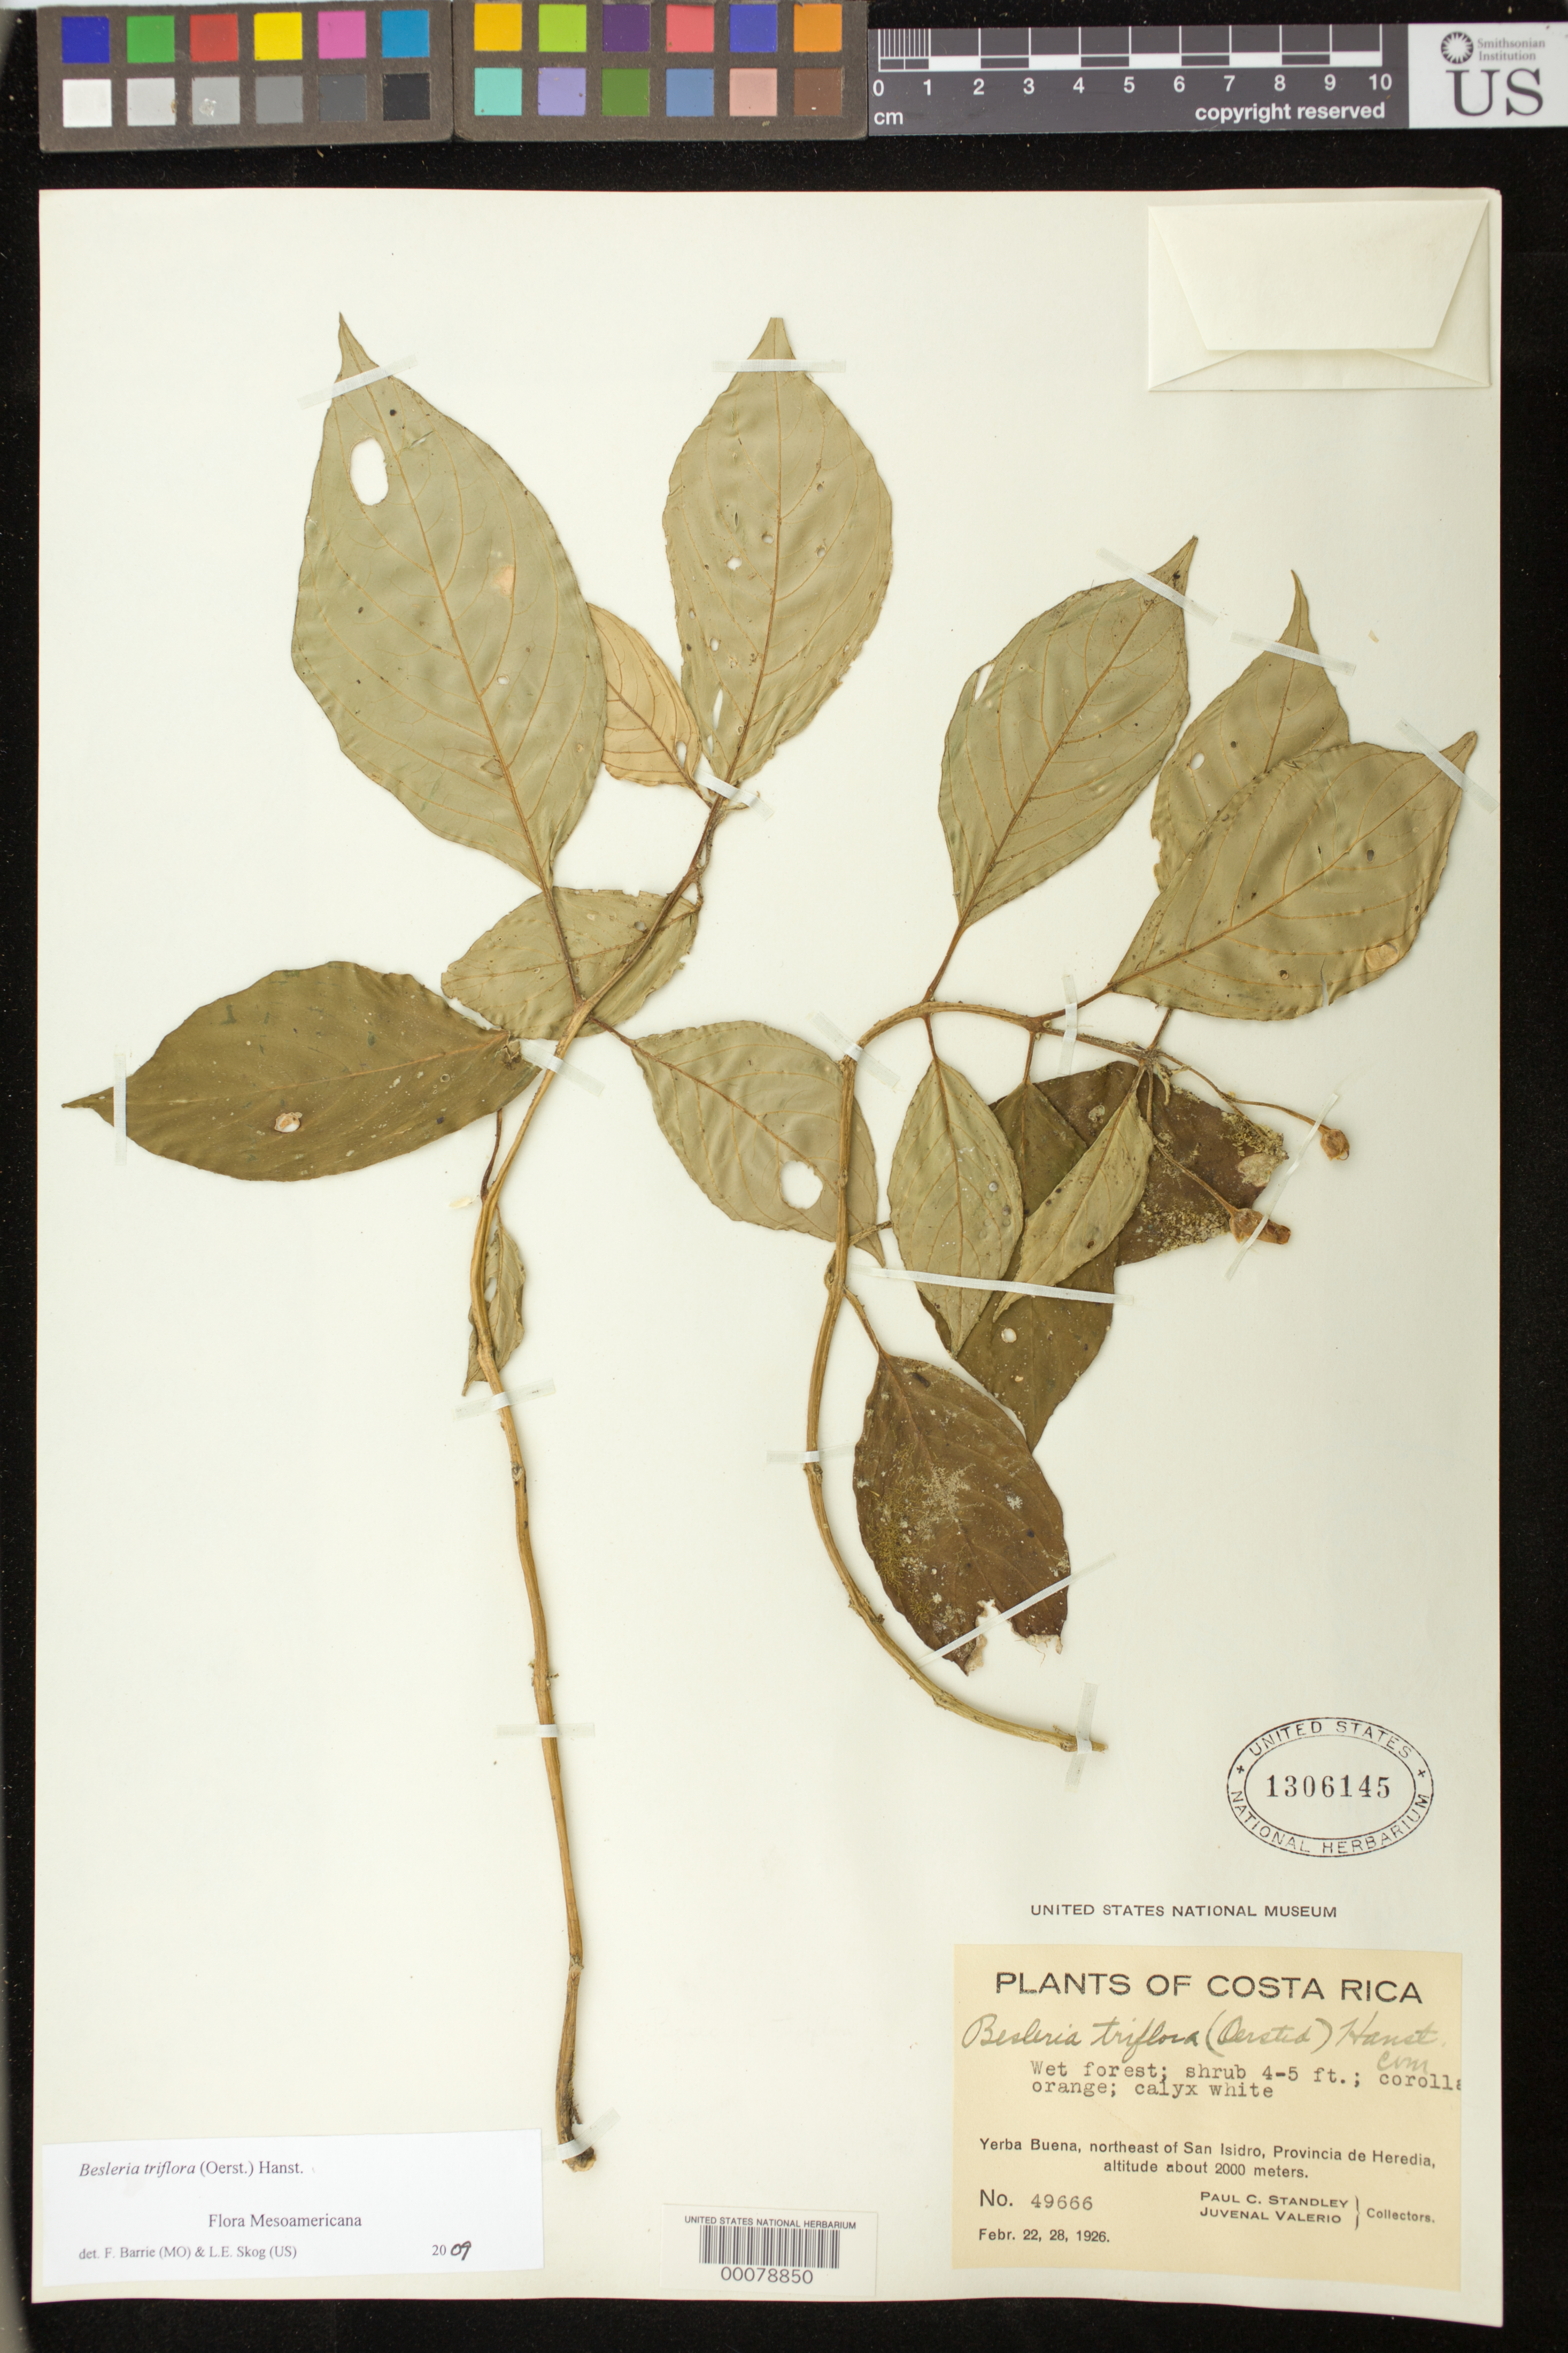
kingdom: Plantae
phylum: Tracheophyta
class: Magnoliopsida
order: Lamiales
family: Gesneriaceae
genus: Besleria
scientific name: Besleria triflora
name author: (Oerst.) Hanst.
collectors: P. C. Standley & J. Valerio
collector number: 49666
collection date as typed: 22-28 Feb 1926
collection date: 1926-02-22/1926-02-28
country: Costa Rica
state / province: Heredia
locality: Yerba Buena, NE of San Isidro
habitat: Wet forest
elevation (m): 2000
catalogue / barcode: US 1306145